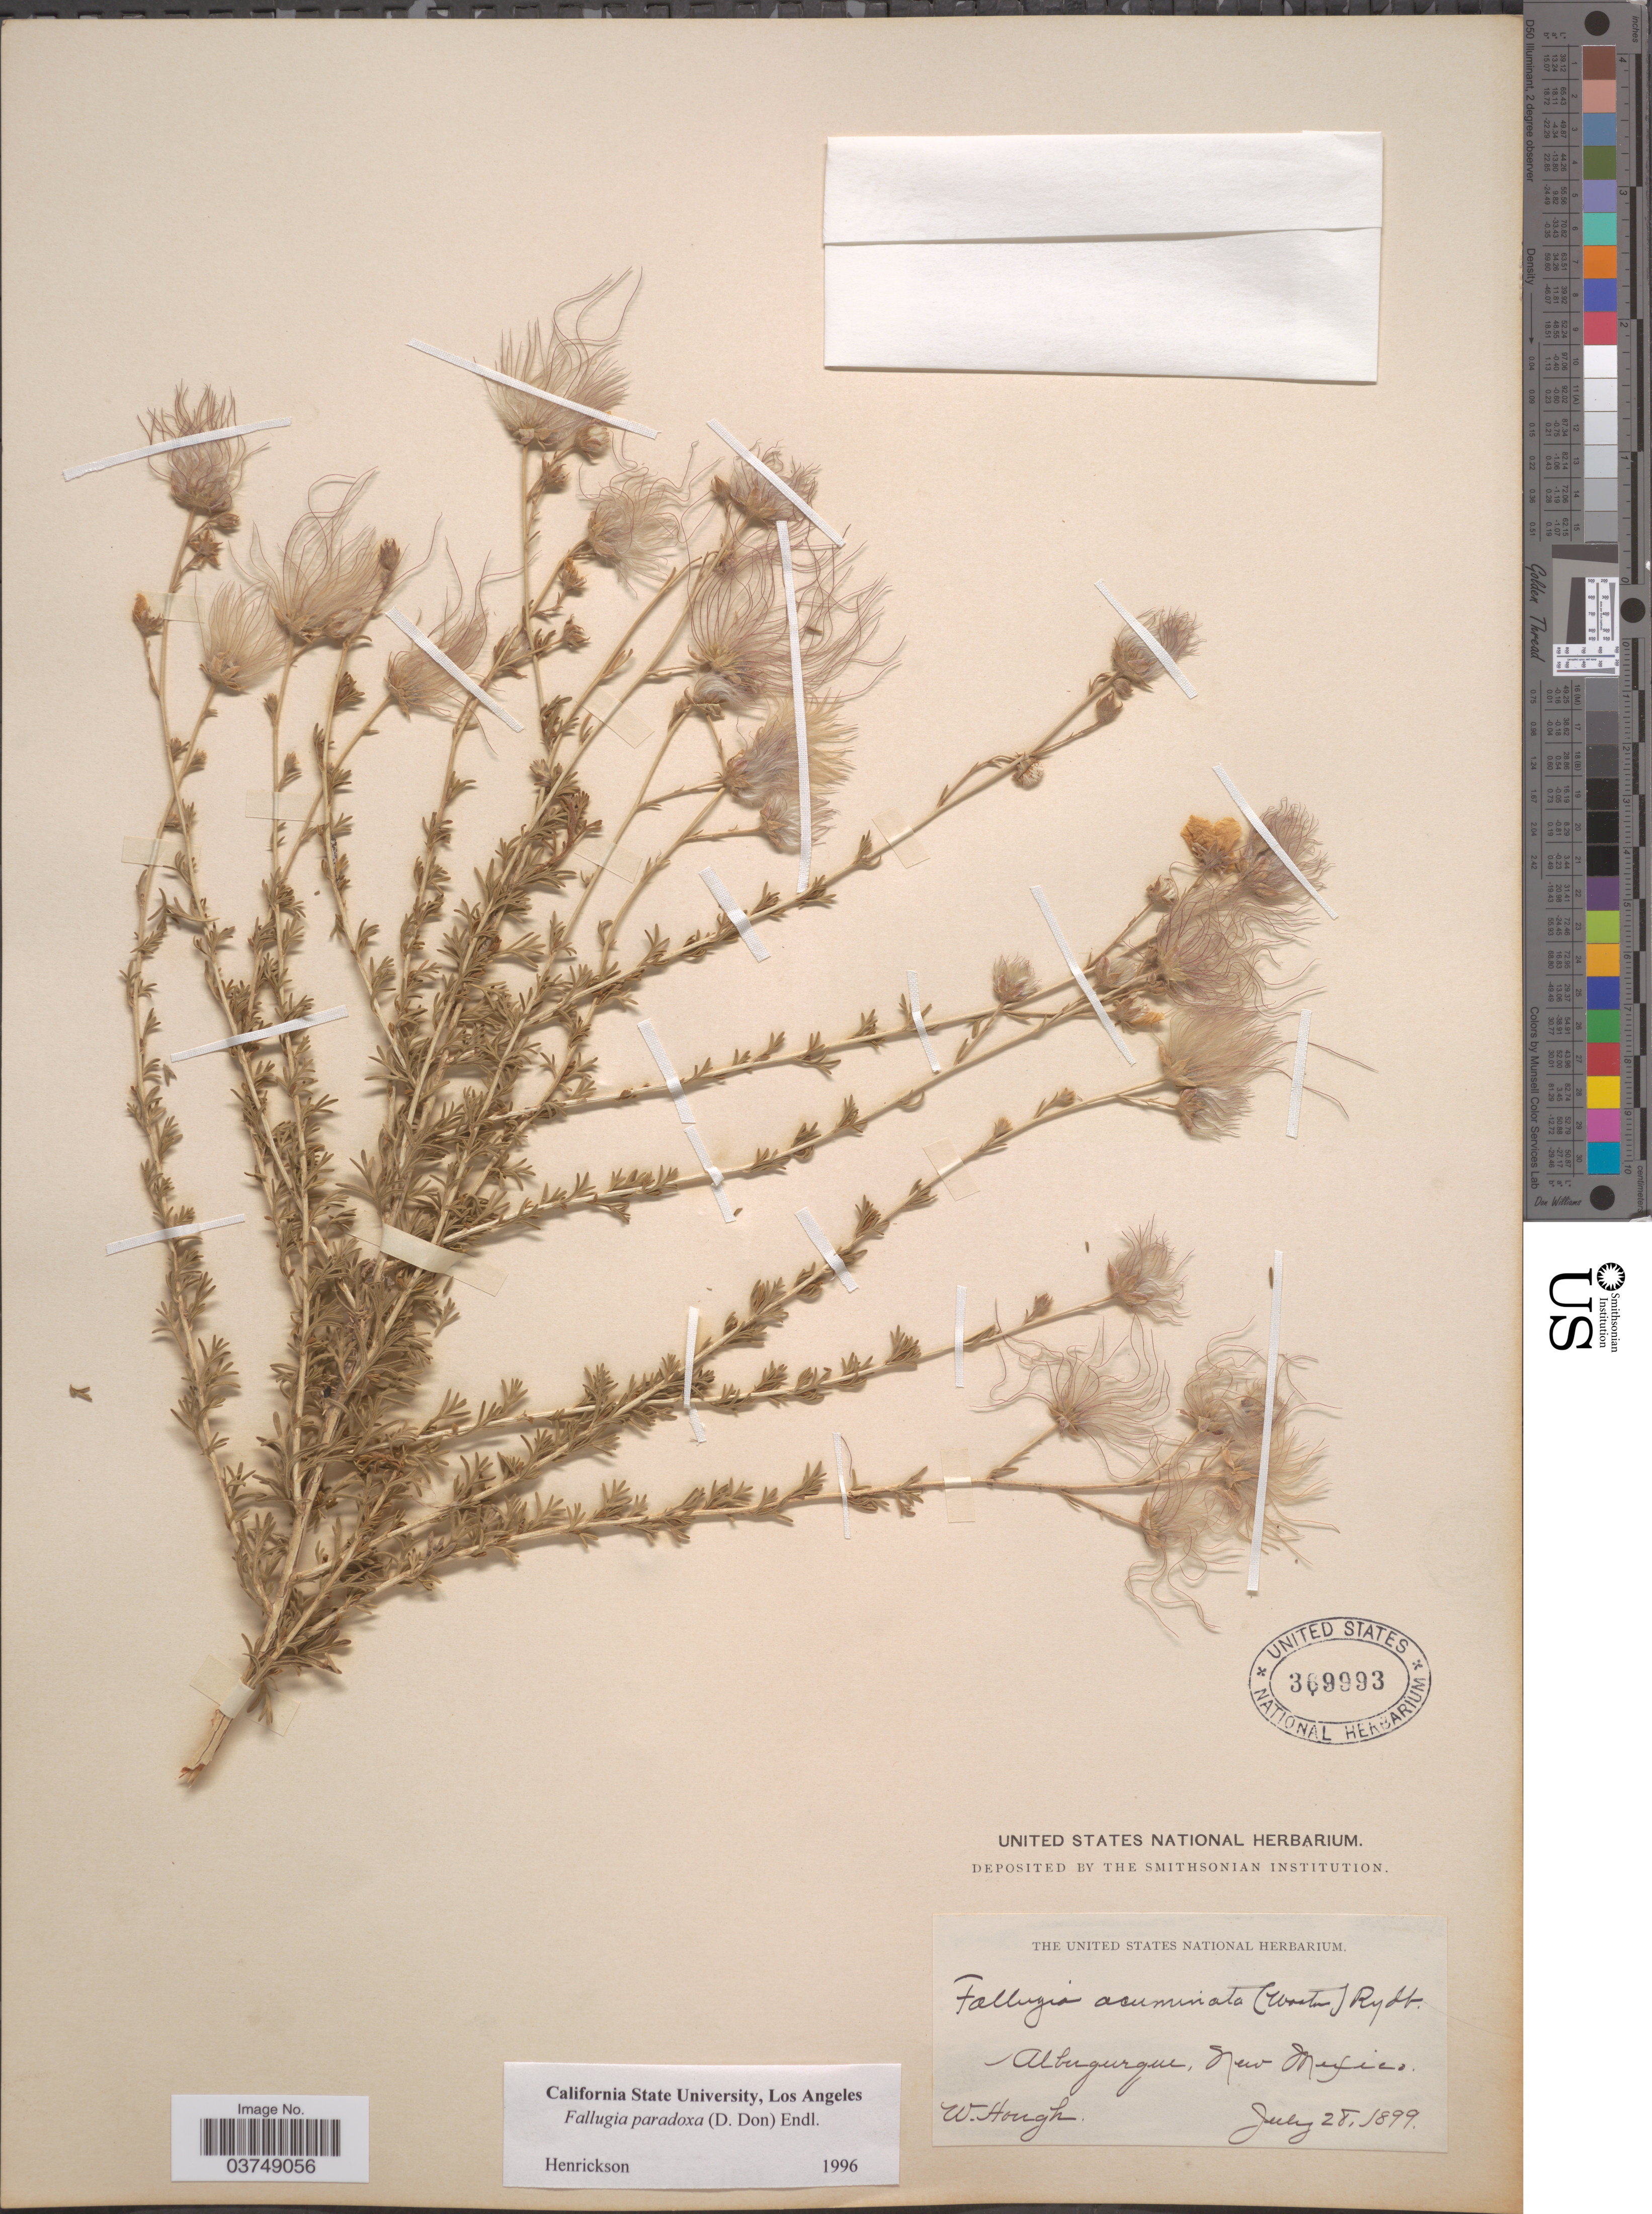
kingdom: Plantae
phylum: Tracheophyta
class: Magnoliopsida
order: Rosales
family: Rosaceae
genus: Fallugia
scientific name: Fallugia paradoxa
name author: (D. Don ex Tilloch & T. Taylor) Endl. ex Torr.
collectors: W. Hough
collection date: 1899-07-28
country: United States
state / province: New Mexico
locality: Albuqurque.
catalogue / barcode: US 369993